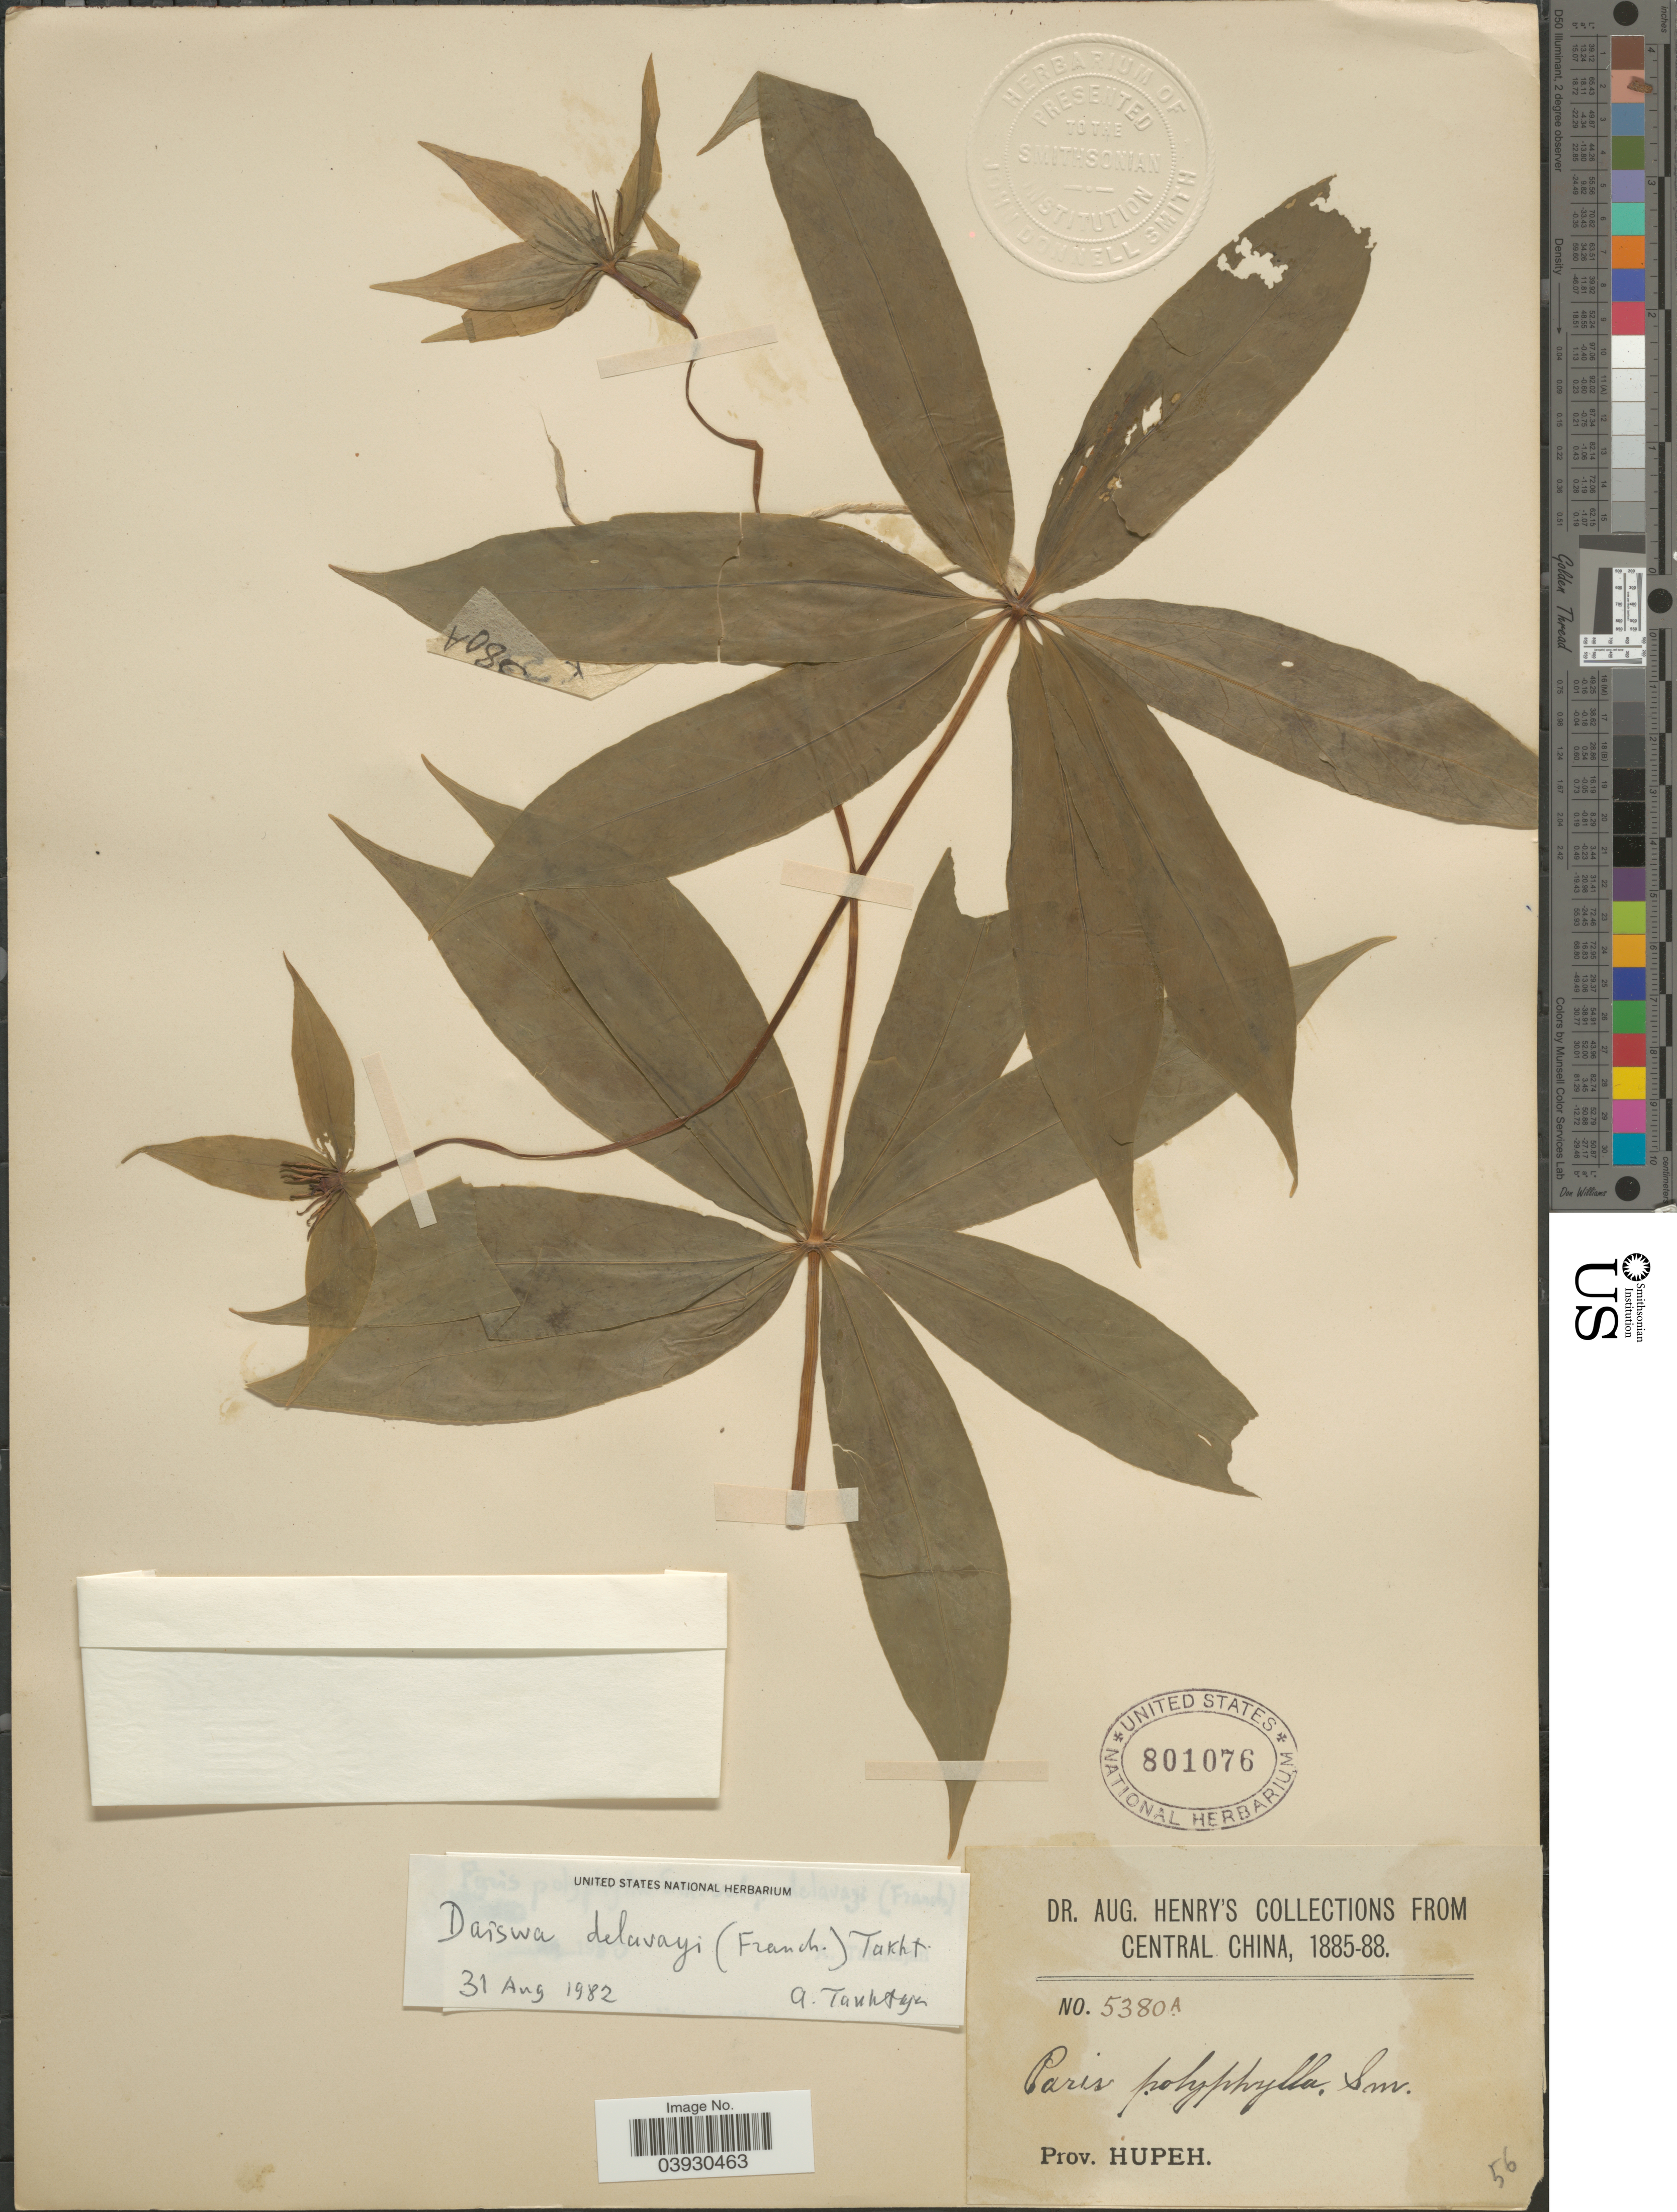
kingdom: Plantae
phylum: Tracheophyta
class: Liliopsida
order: Liliales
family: Melanthiaceae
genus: Paris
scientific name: Paris polyphylla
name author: Sm.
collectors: A. Henry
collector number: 5380 A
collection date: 1885/1888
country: China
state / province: Hubei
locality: Central China. Prov. Hupeh.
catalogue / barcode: US 801076